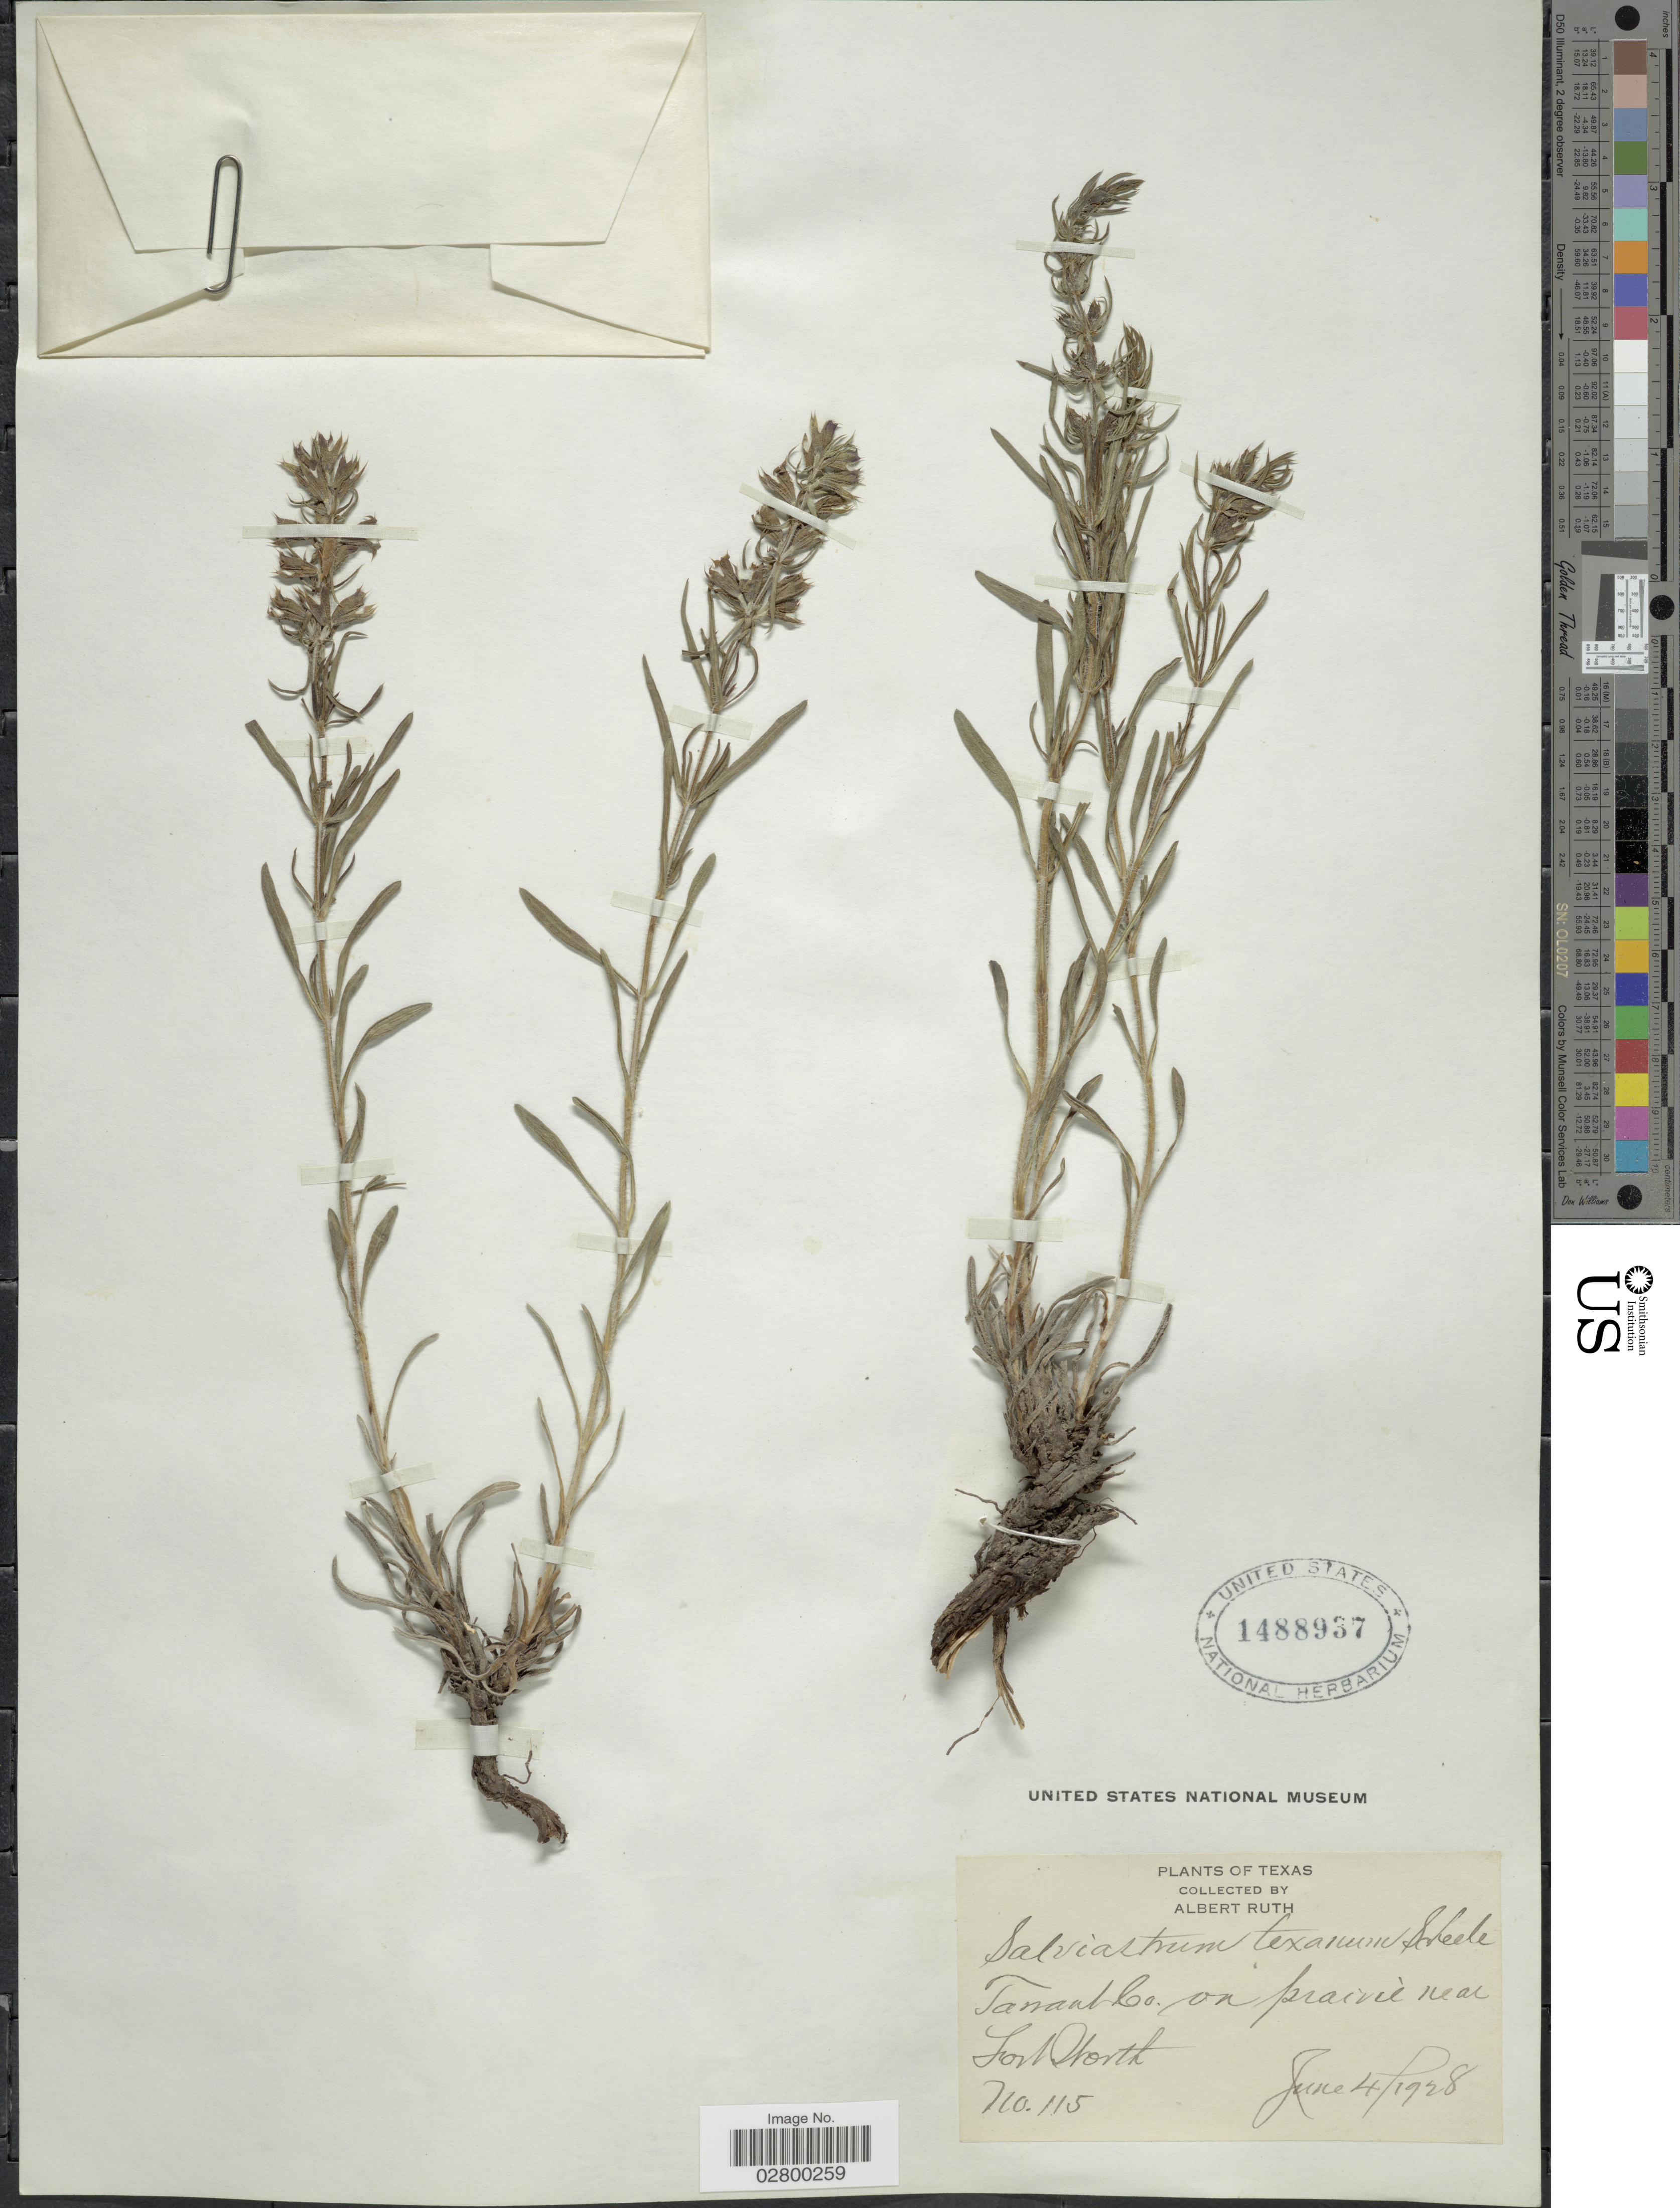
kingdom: Plantae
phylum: Tracheophyta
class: Magnoliopsida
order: Lamiales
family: Lamiaceae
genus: Salvia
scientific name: Salvia texana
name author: (Scheele) Torr.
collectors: A. Ruth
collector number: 115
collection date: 1928-06-04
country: United States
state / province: Texas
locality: Tarrant Co., on prairie near Fort North.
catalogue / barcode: US 1488937